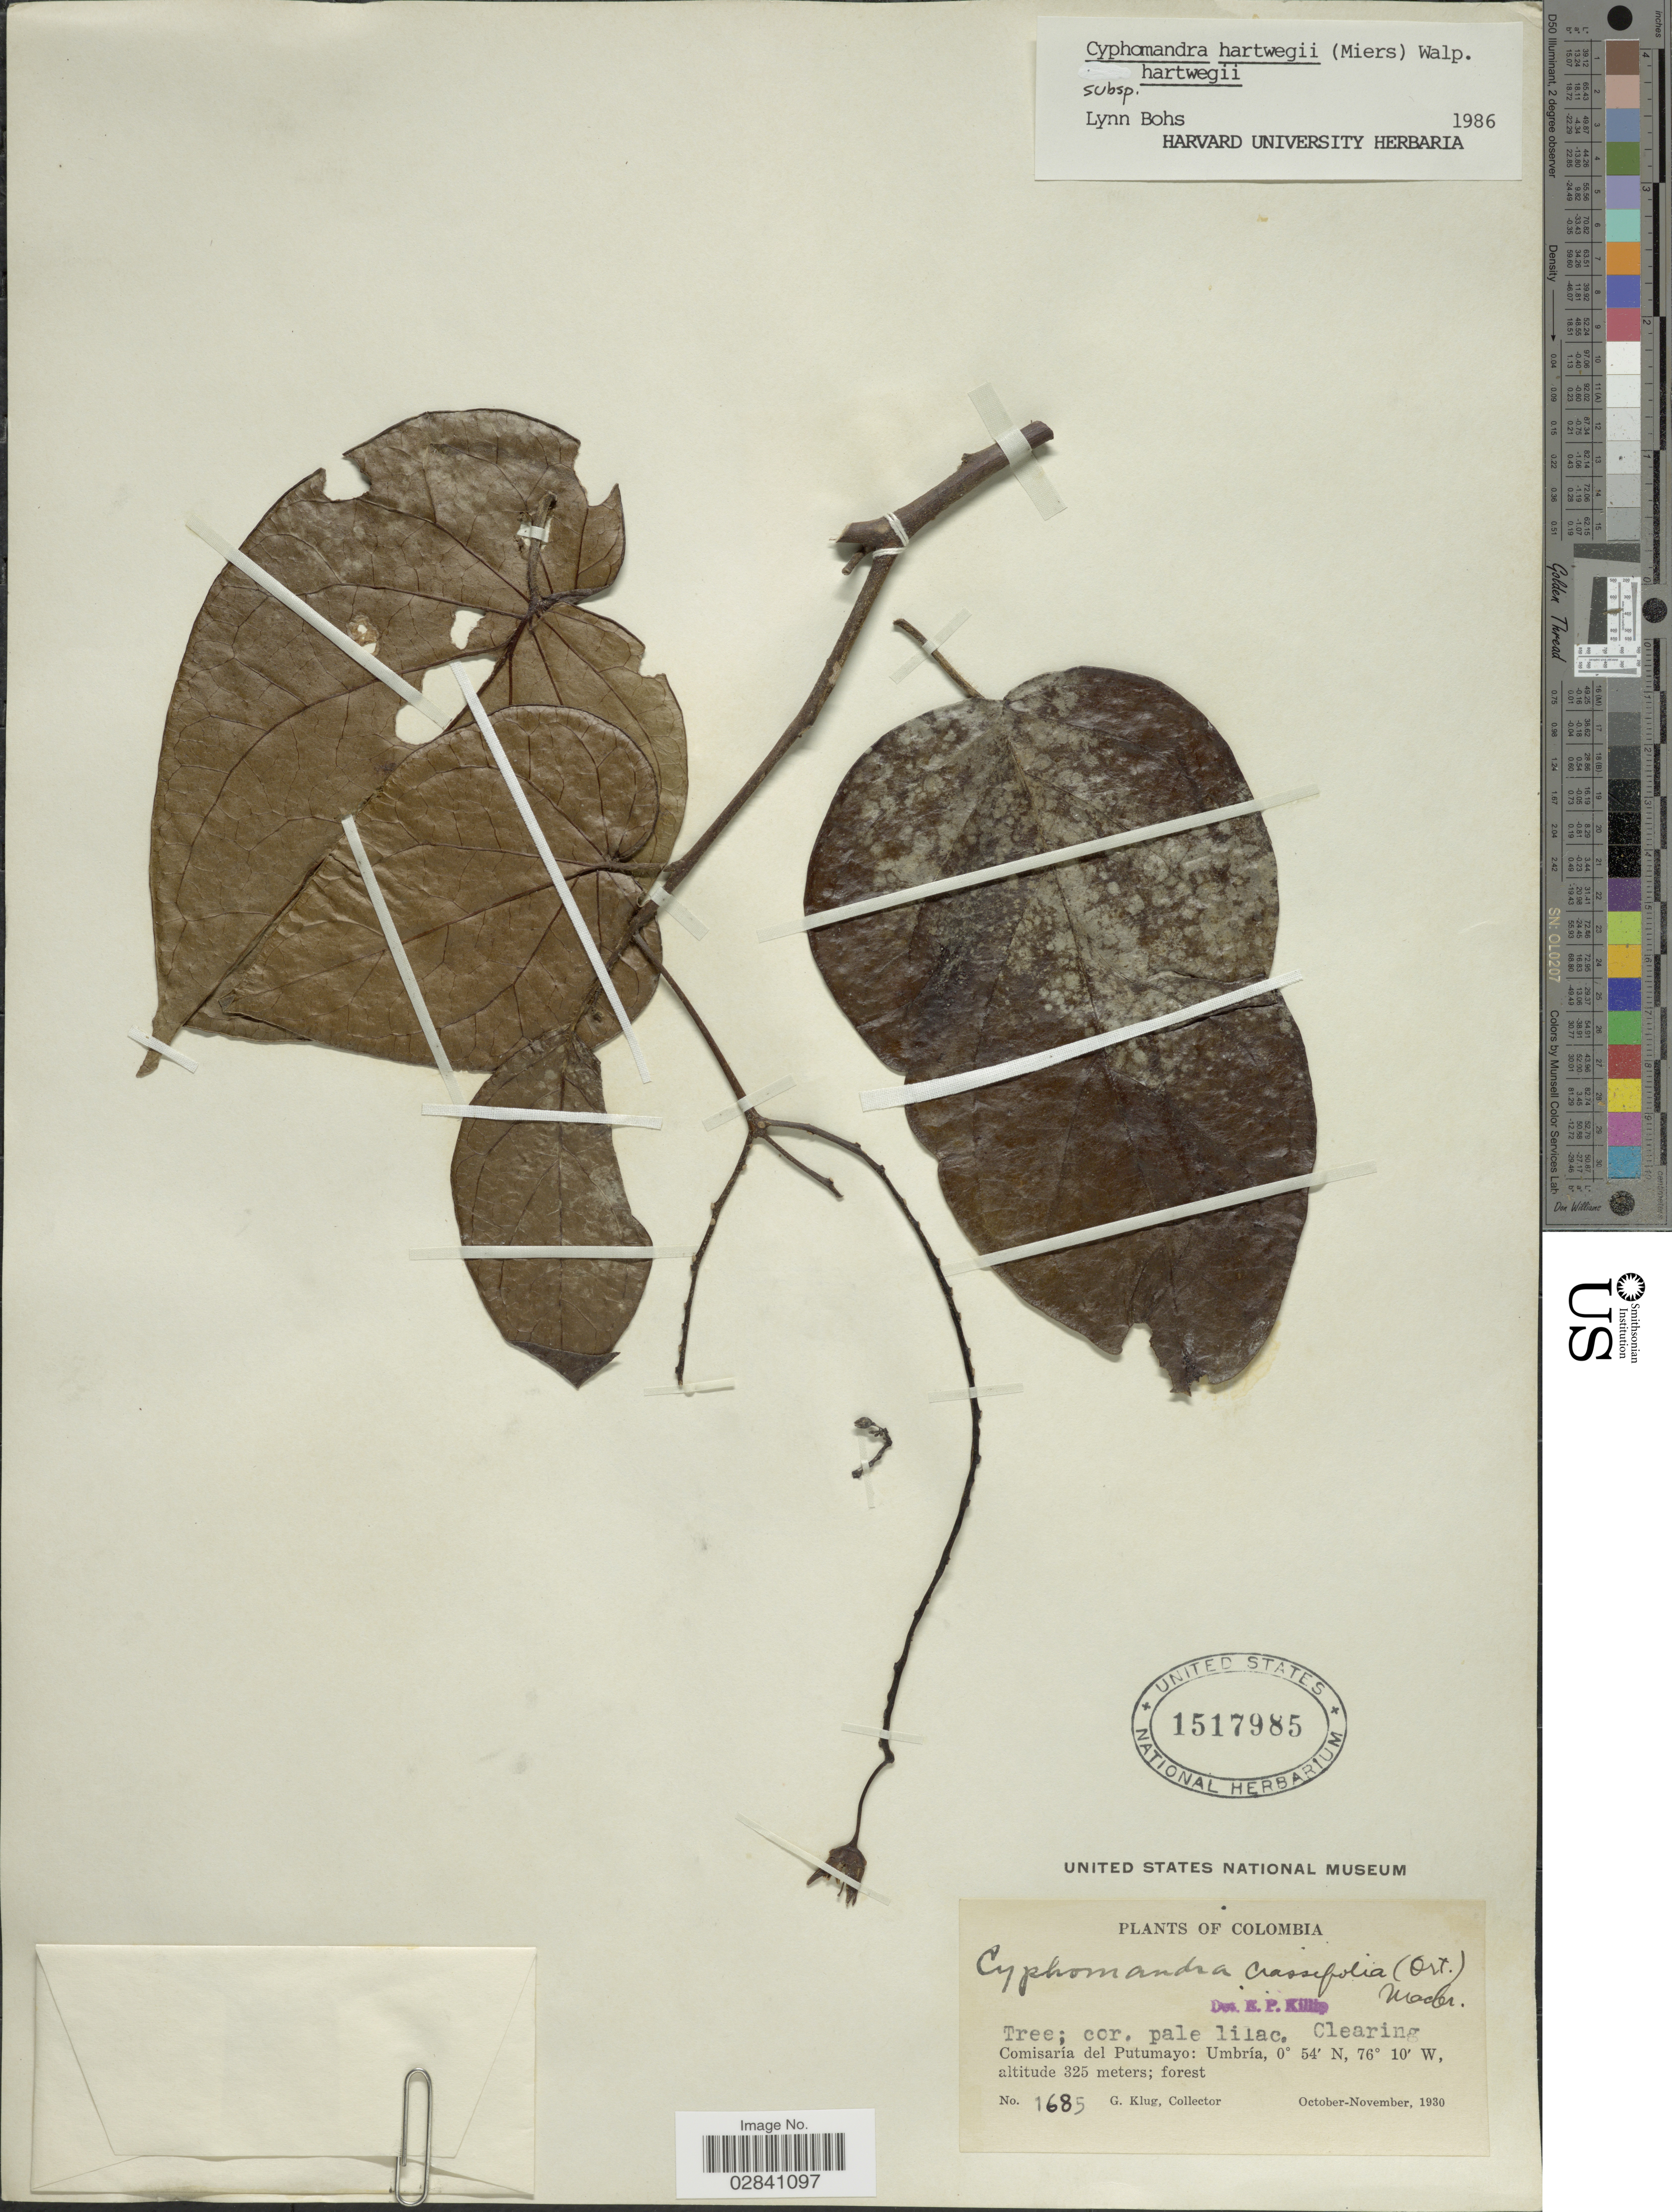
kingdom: Plantae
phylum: Tracheophyta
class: Magnoliopsida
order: Solanales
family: Solanaceae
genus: Cyphomandra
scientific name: Cyphomandra hartwegii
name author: (Miers) Sendtn. ex Walp.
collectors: G. Klug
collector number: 1685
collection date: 1930-10/1930-11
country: Colombia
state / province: Putumayo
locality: Comisaría del Putumayo: Umbría.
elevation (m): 325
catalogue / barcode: US 1517985